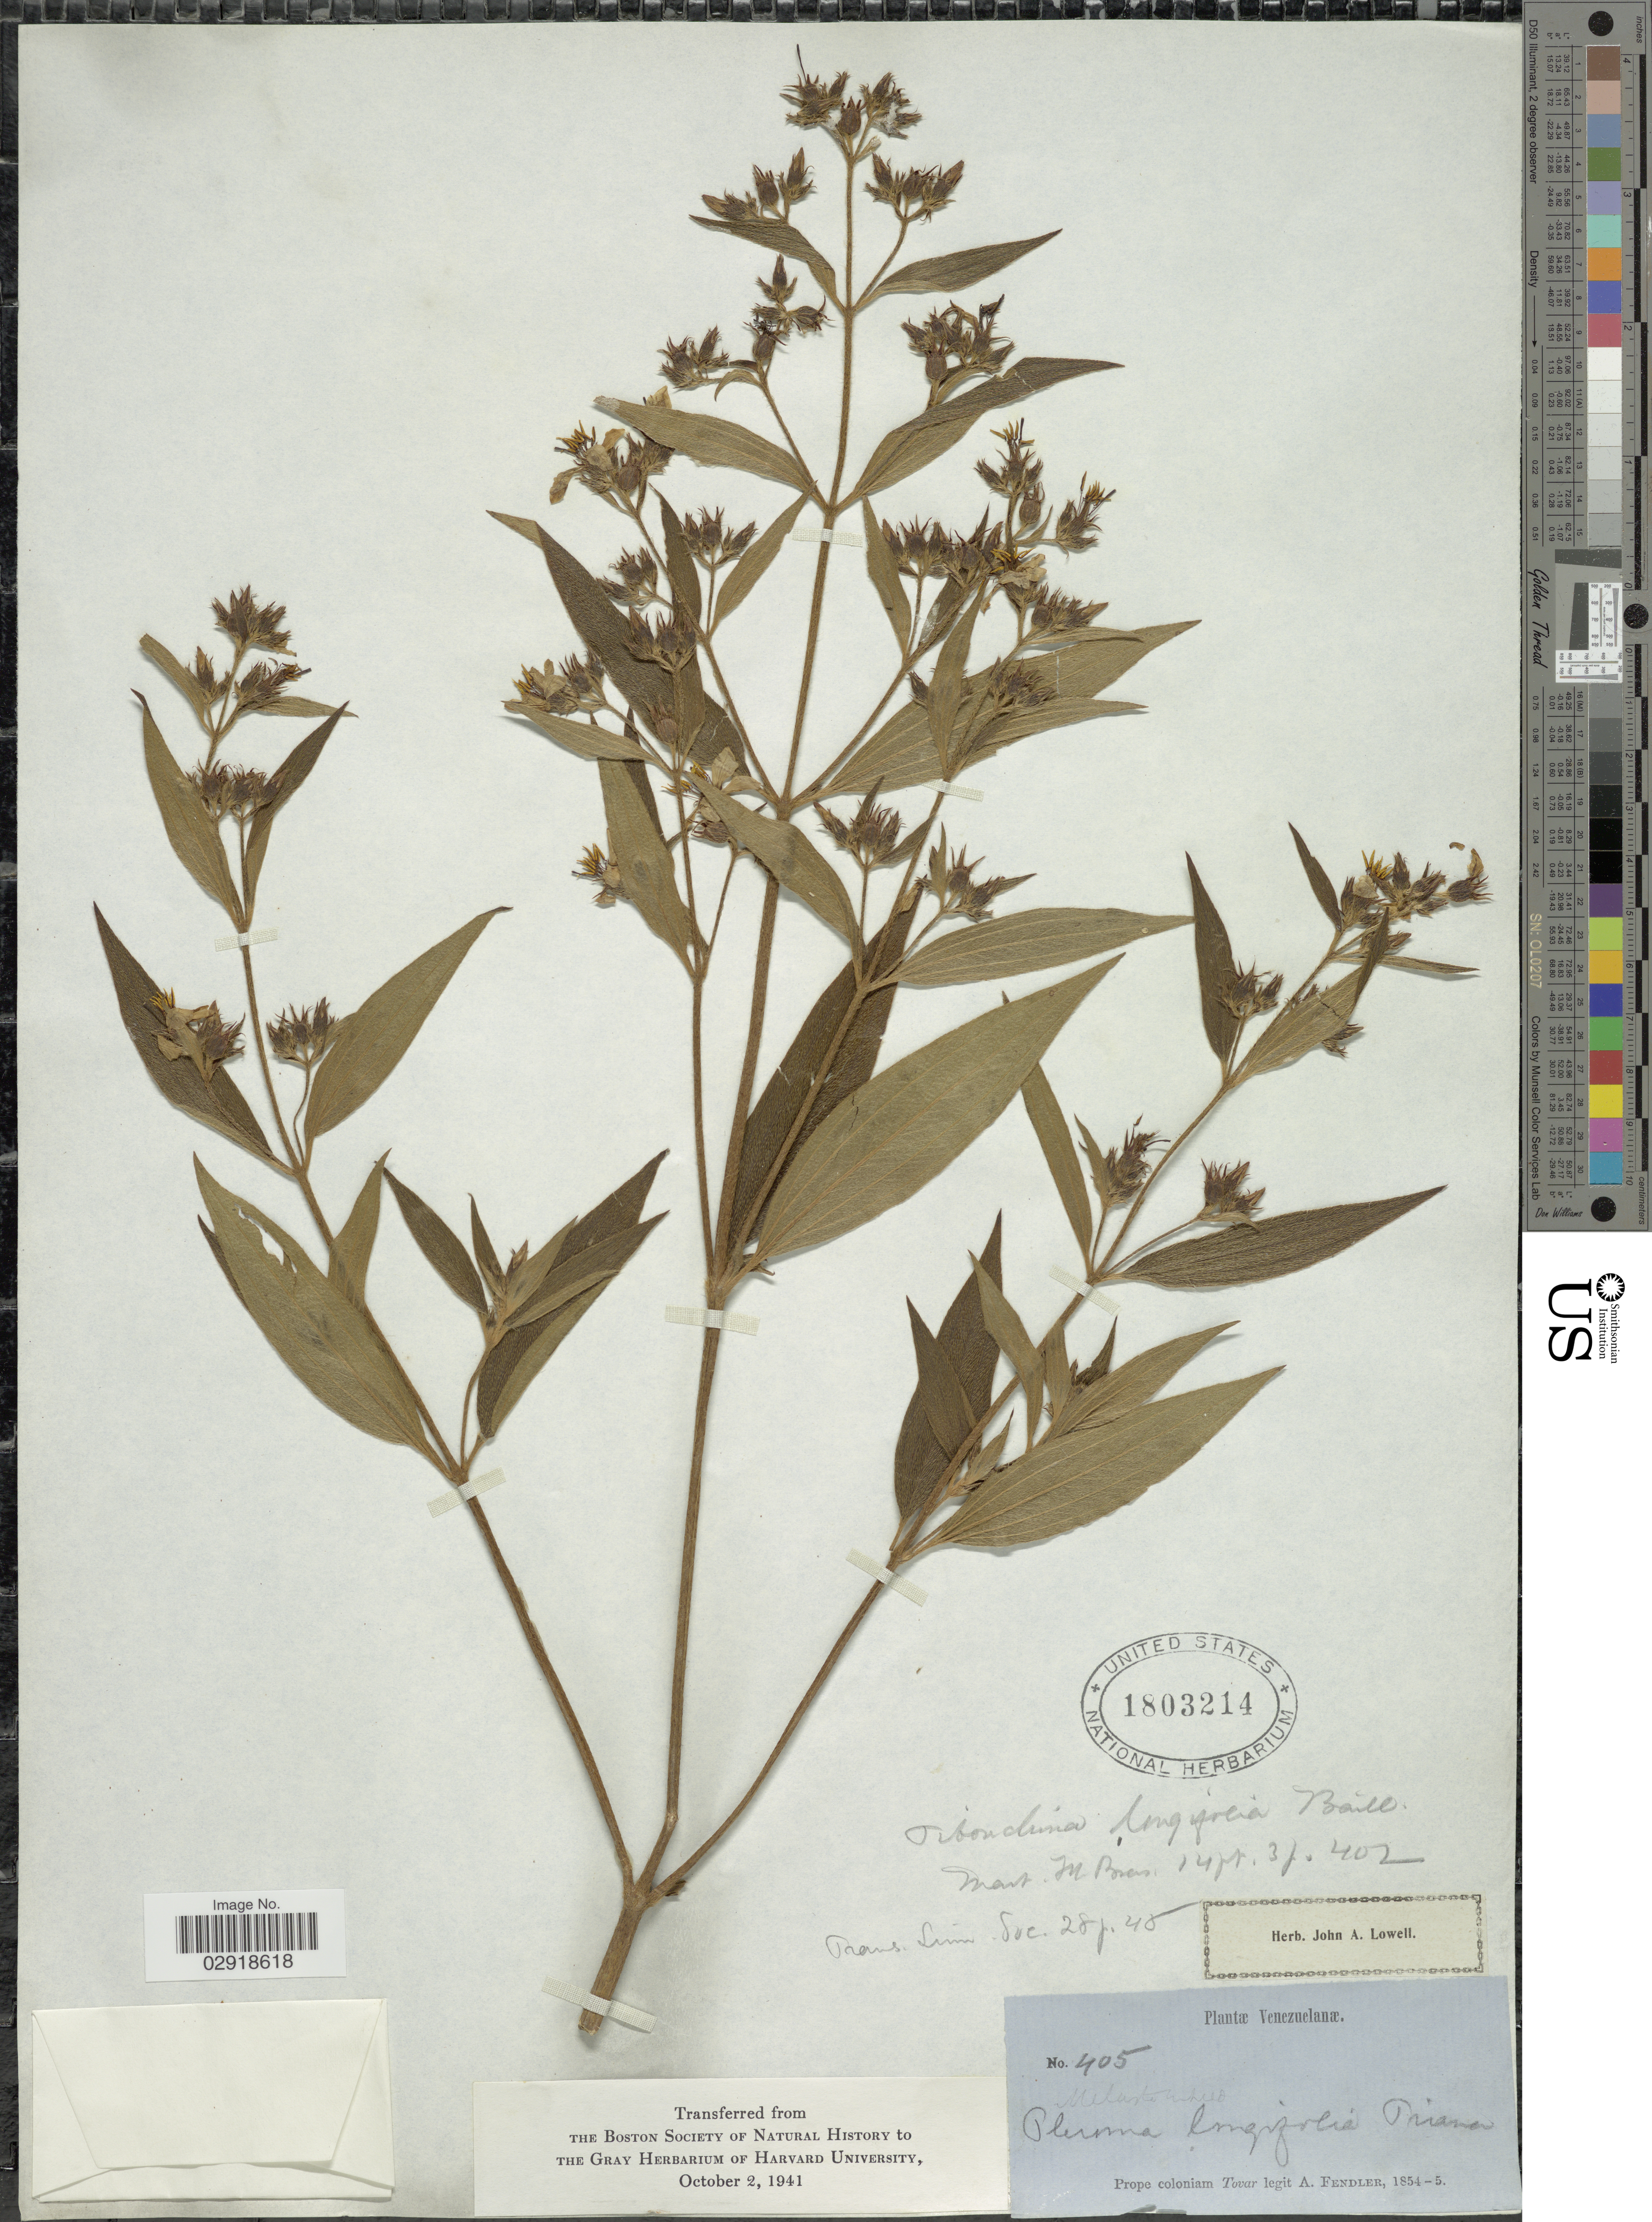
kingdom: Plantae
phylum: Tracheophyta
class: Magnoliopsida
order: Myrtales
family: Melastomataceae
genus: Chaetogastra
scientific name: Chaetogastra longifolia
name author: (Vahl) DC.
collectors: A. Fendler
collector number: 405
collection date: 1854/1855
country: Venezuela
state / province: Aragua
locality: Prope coloniam Tovar.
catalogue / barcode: US 1803214